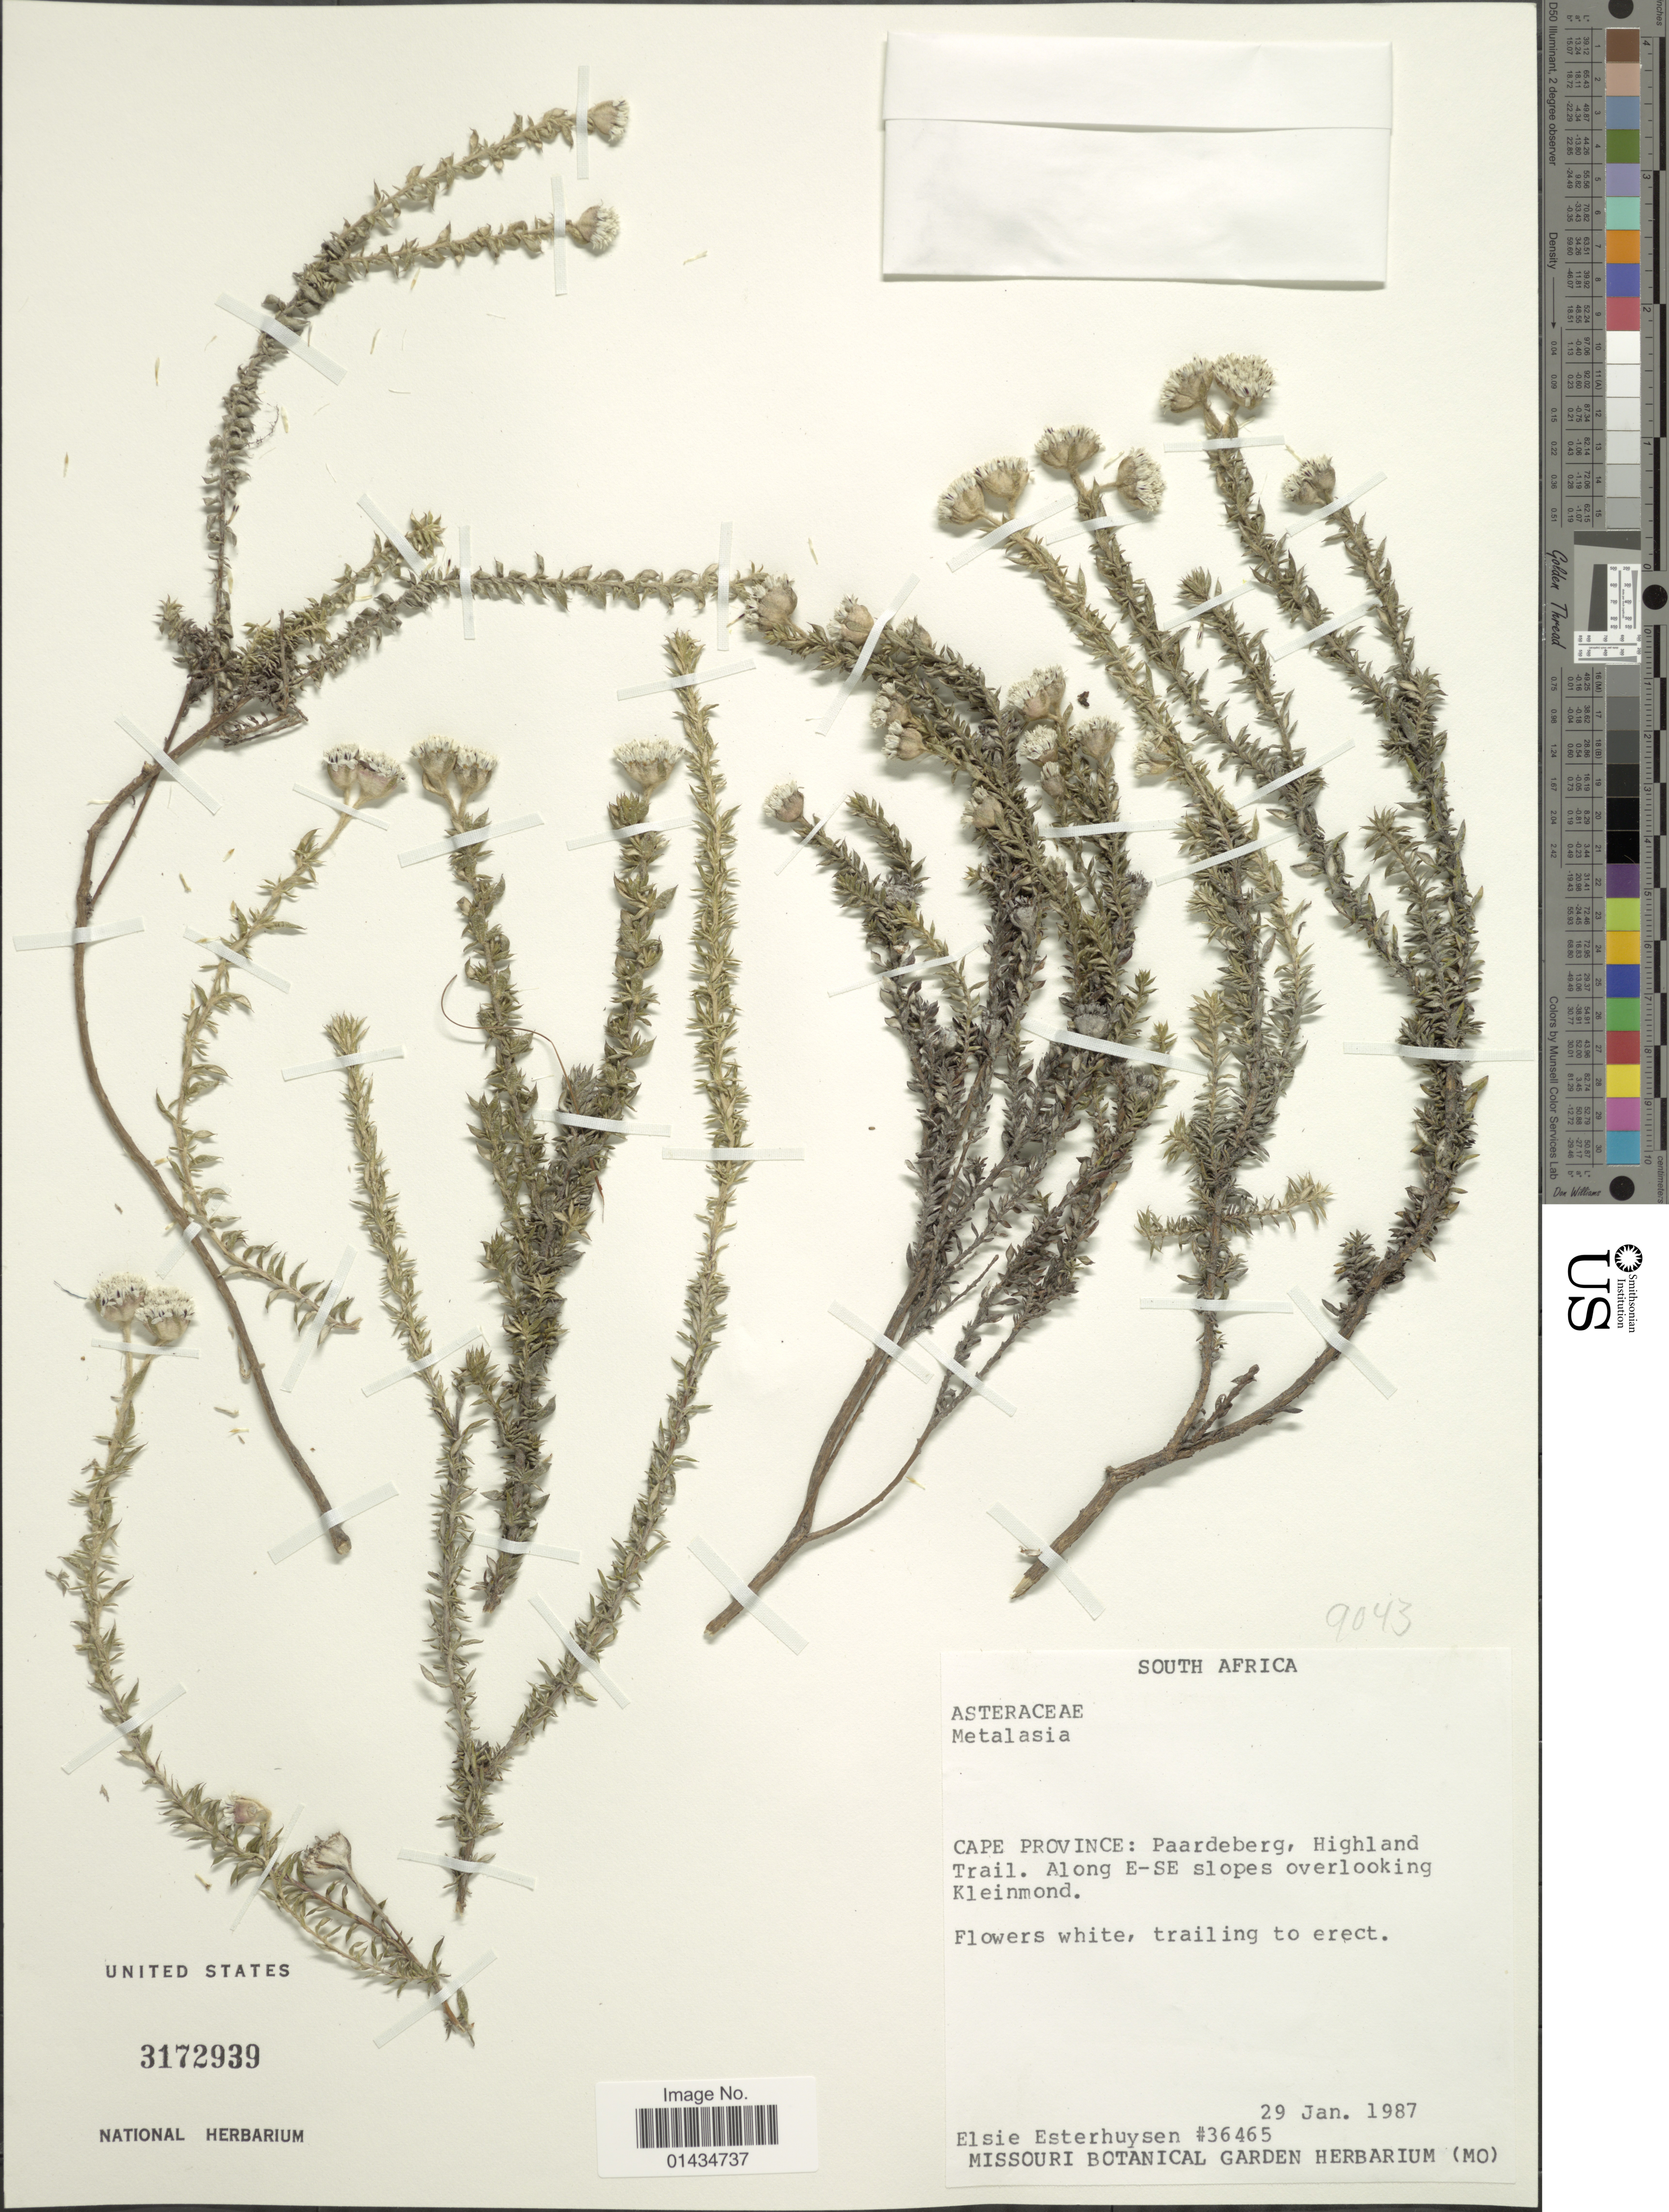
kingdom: Plantae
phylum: Tracheophyta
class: Magnoliopsida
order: Asterales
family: Asteraceae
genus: Metalasia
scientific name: Metalasia sp.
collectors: E. E. Esterhuysen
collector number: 396465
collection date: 1987-01-29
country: South Africa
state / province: Western Cape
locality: Paardeberg, Highland Trail, along E-SE slopes overlooking Kleinmond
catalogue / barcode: US 3172939